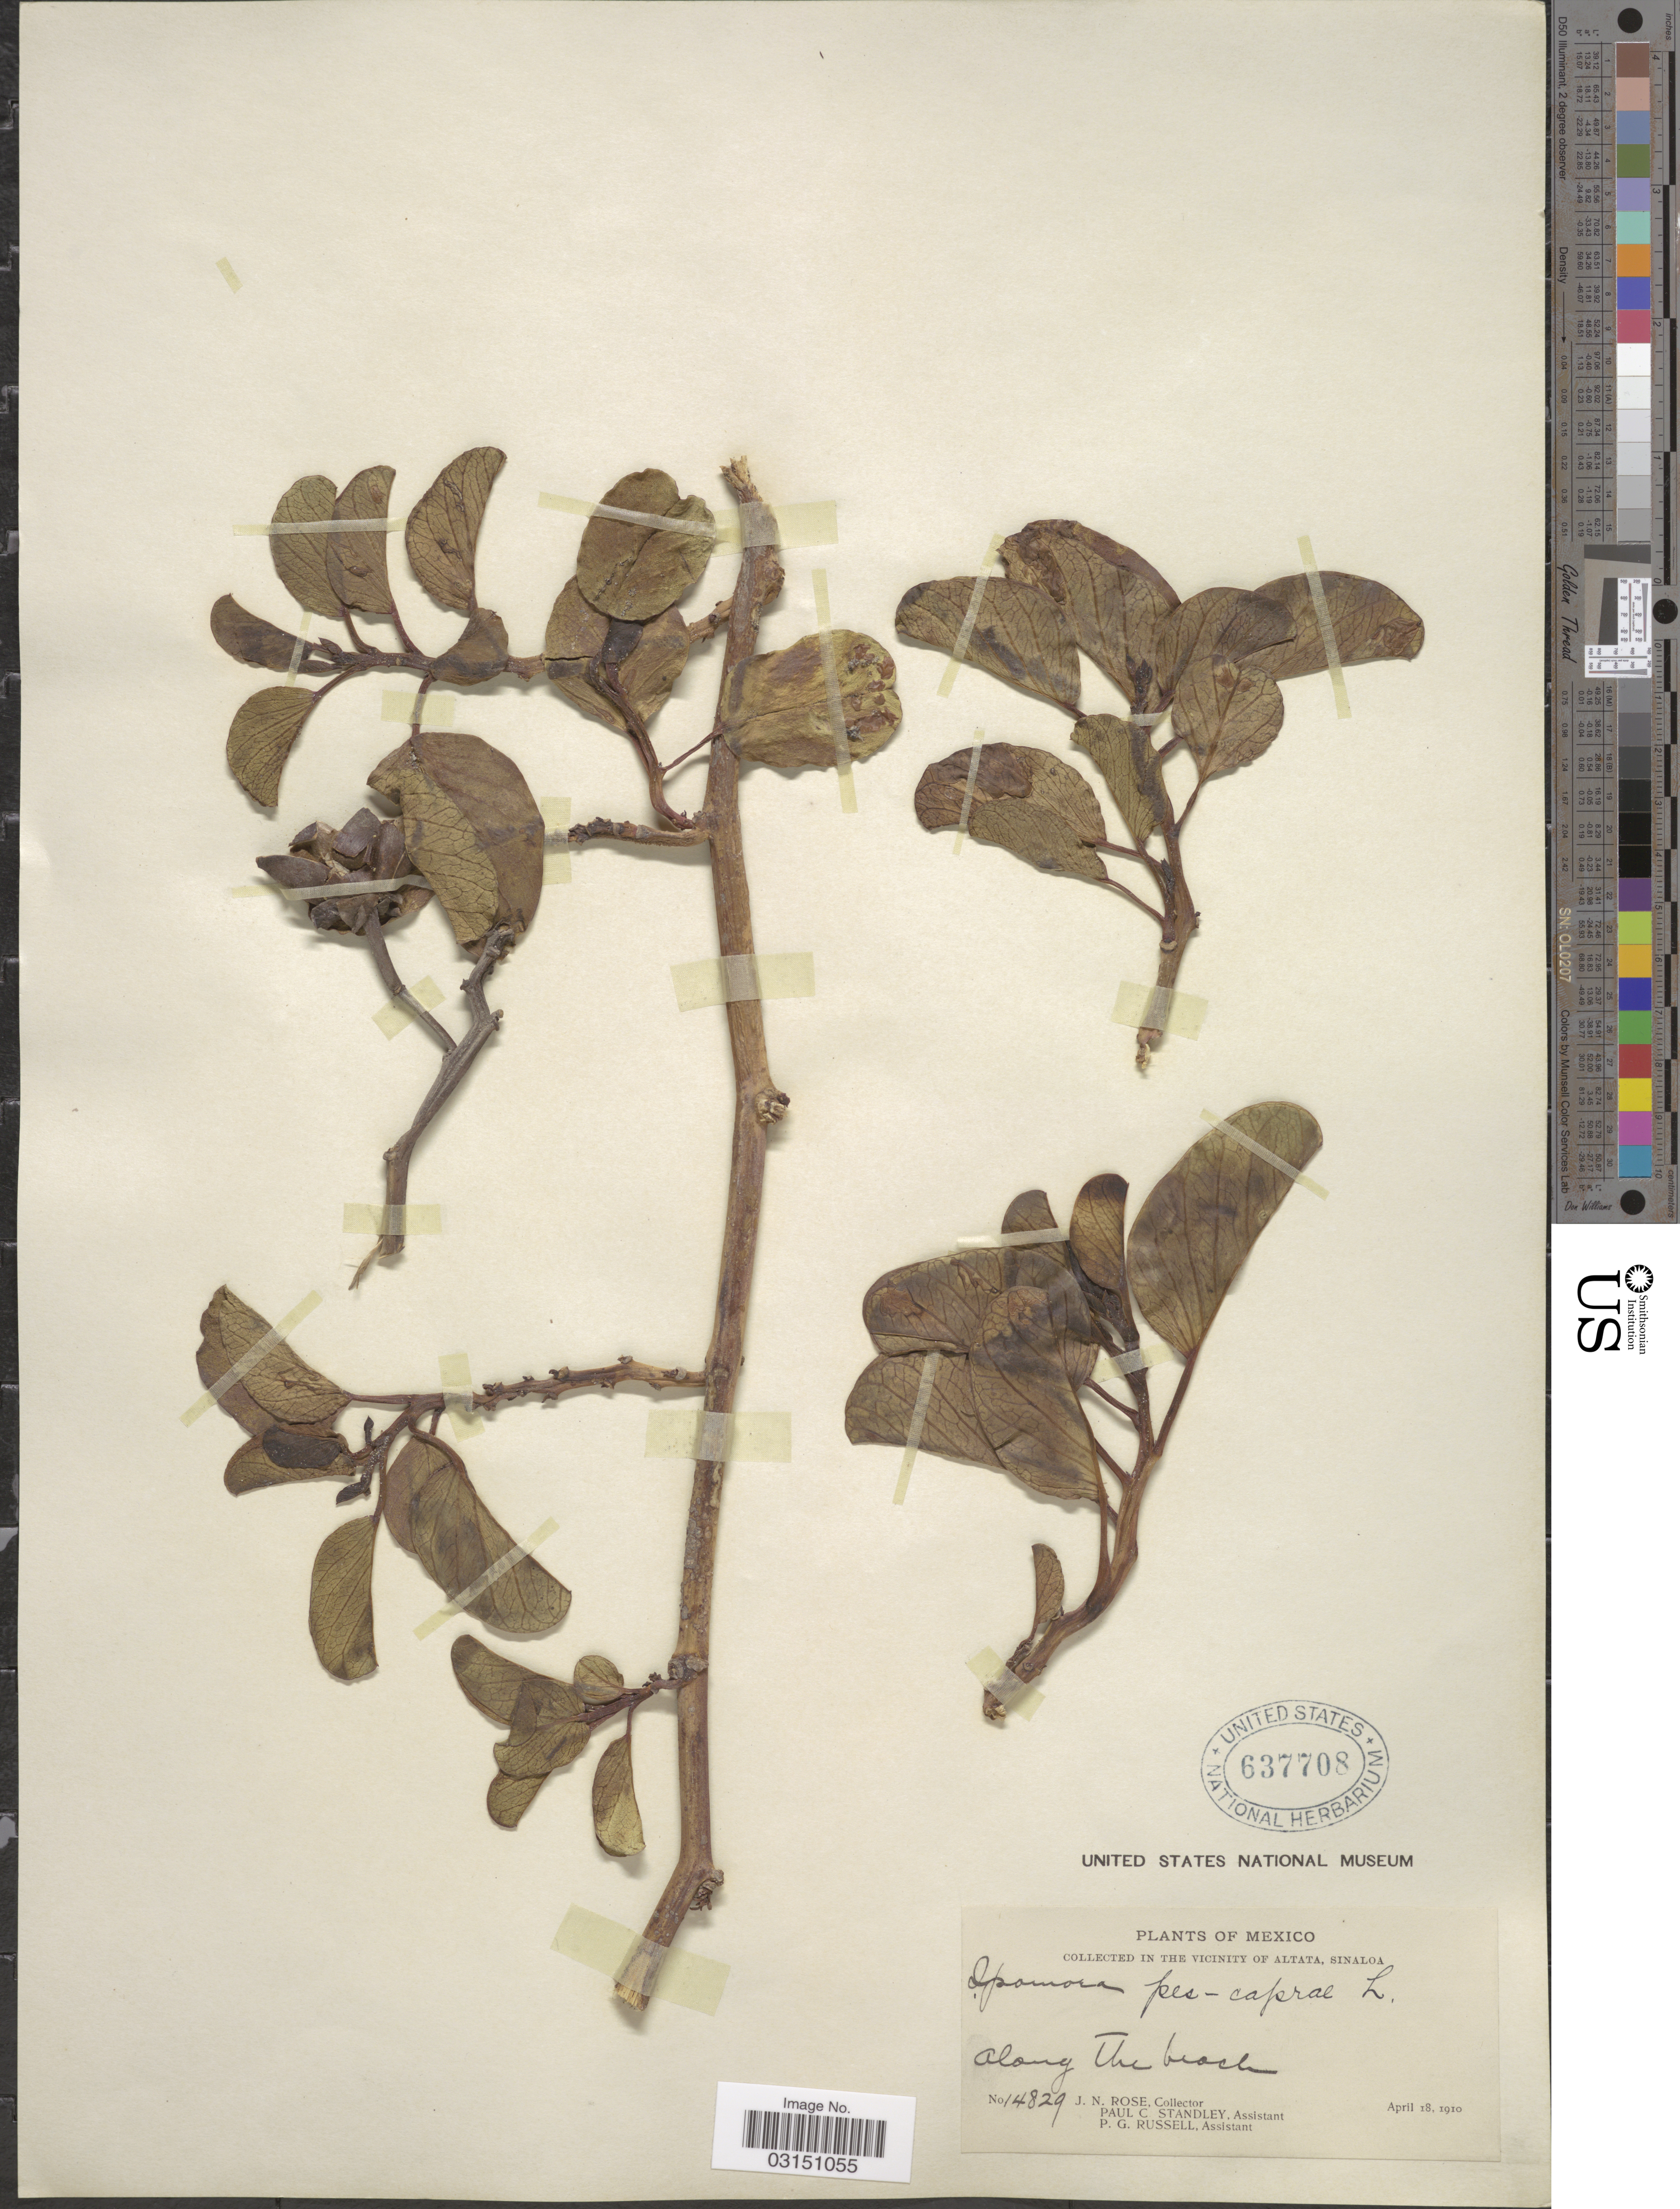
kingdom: Plantae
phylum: Tracheophyta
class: Magnoliopsida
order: Solanales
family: Convolvulaceae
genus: Ipomoea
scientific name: Ipomoea pes-caprae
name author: (L.) R. Br.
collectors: J. N. Rose, P. C. Standley & P. G. Russell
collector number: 14829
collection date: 1910-04-18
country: Mexico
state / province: Sinaloa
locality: In the Vicinity of Altata. Along the beach.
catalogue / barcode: US 637708